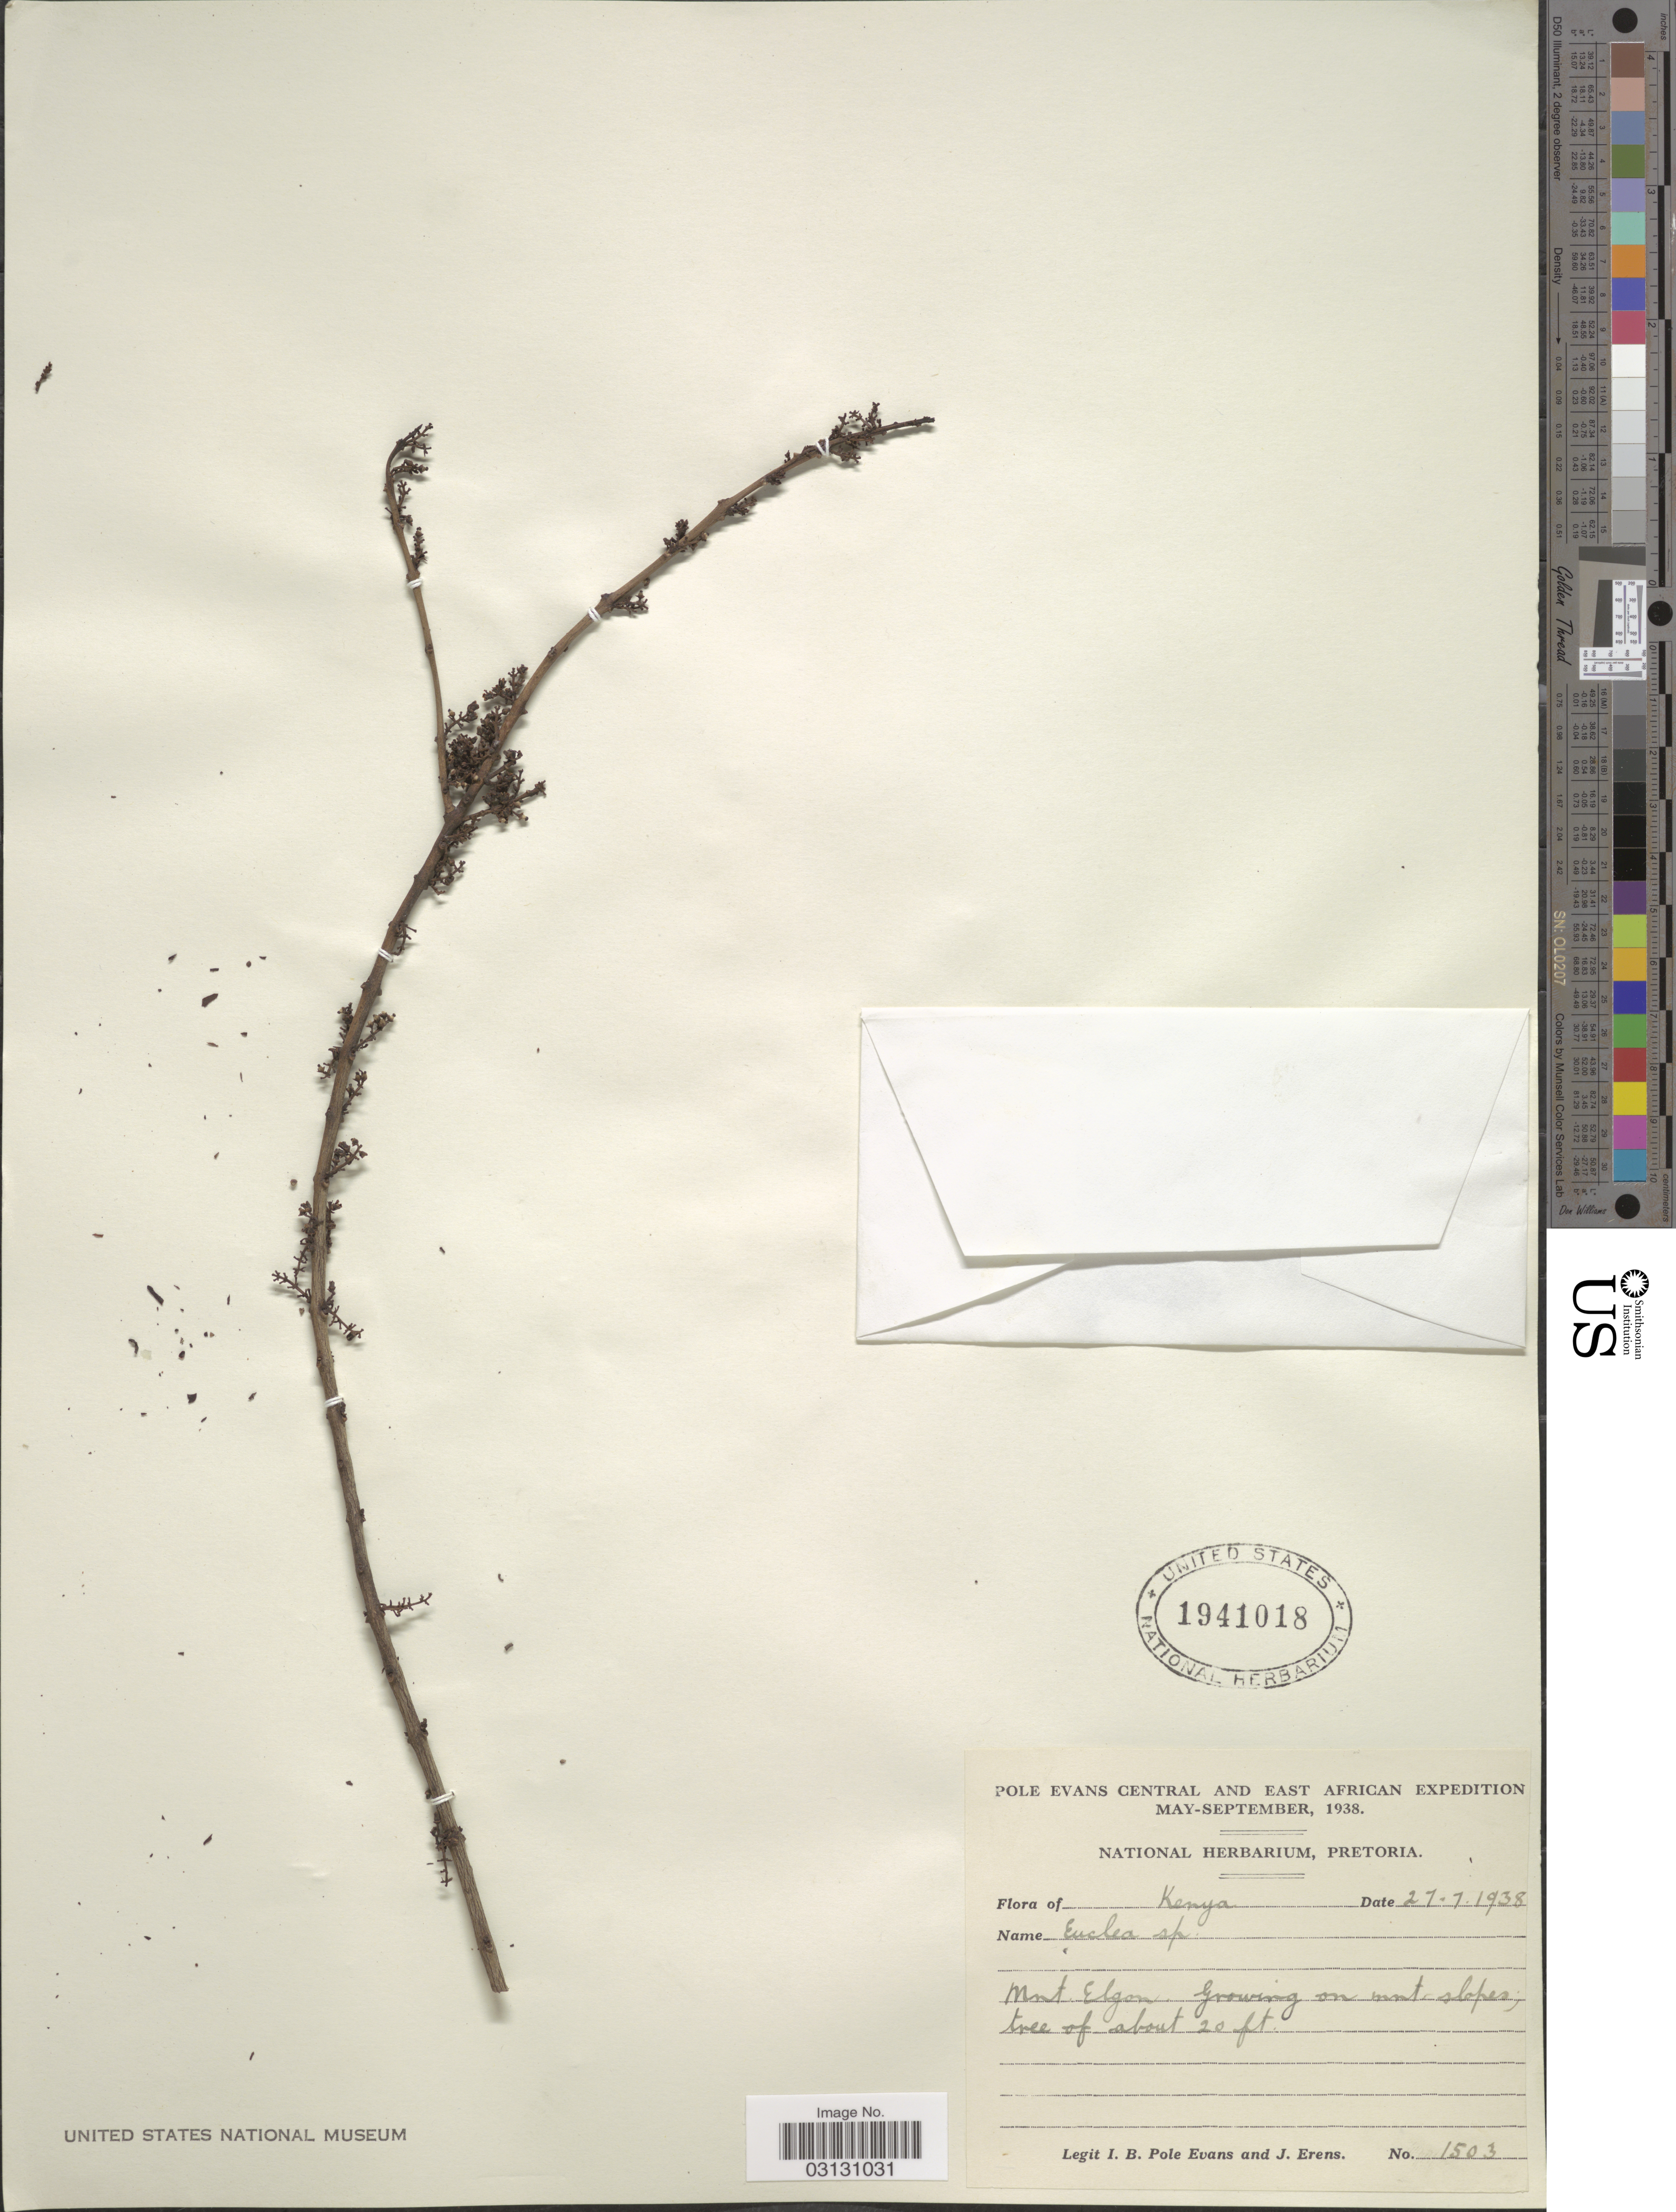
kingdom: Plantae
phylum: Tracheophyta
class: Magnoliopsida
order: Ericales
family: Ebenaceae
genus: Euclea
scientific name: Euclea sp.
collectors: I. B. Pole-Evans & J. Erens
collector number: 1503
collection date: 1938-07-27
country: Kenya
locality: Mnt. Elgon.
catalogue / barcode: US 1941018